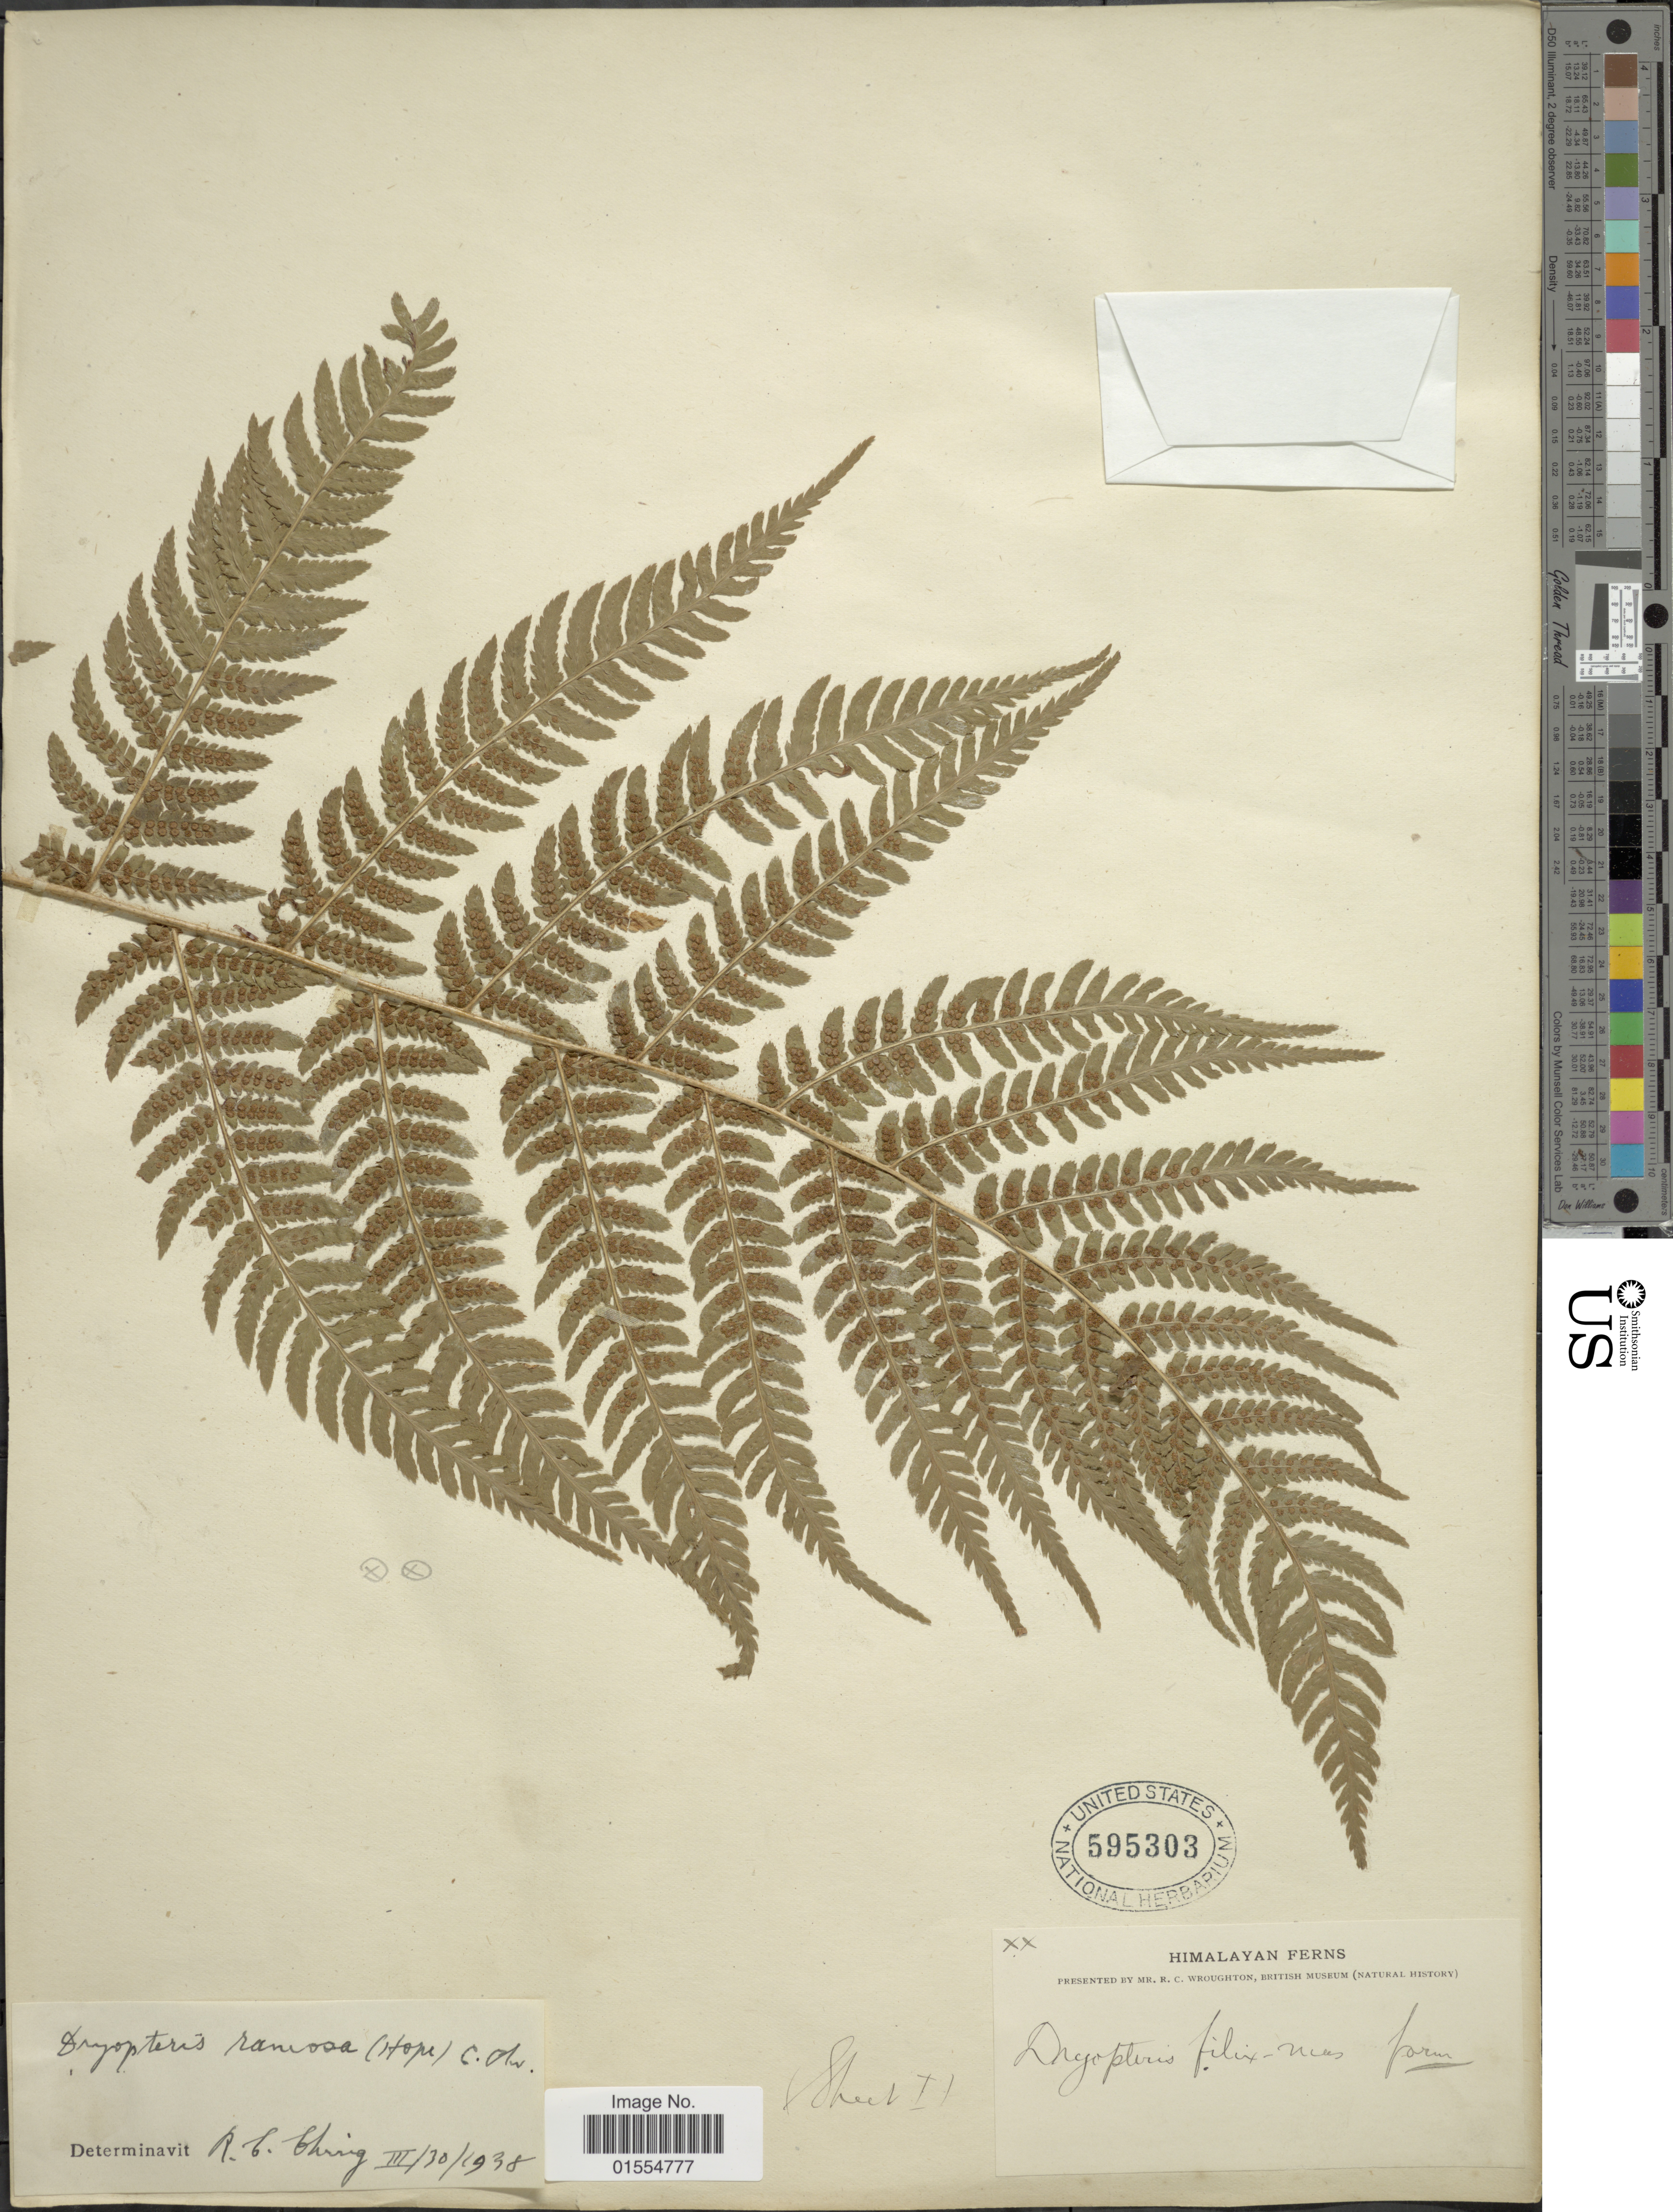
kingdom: Plantae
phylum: Tracheophyta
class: Polypodiopsida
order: Polypodiales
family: Dryopteridaceae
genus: Dryopteris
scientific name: Dryopteris ramosa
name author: (C. Hope) C. Chr.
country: India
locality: Himalayan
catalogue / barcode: US 595303